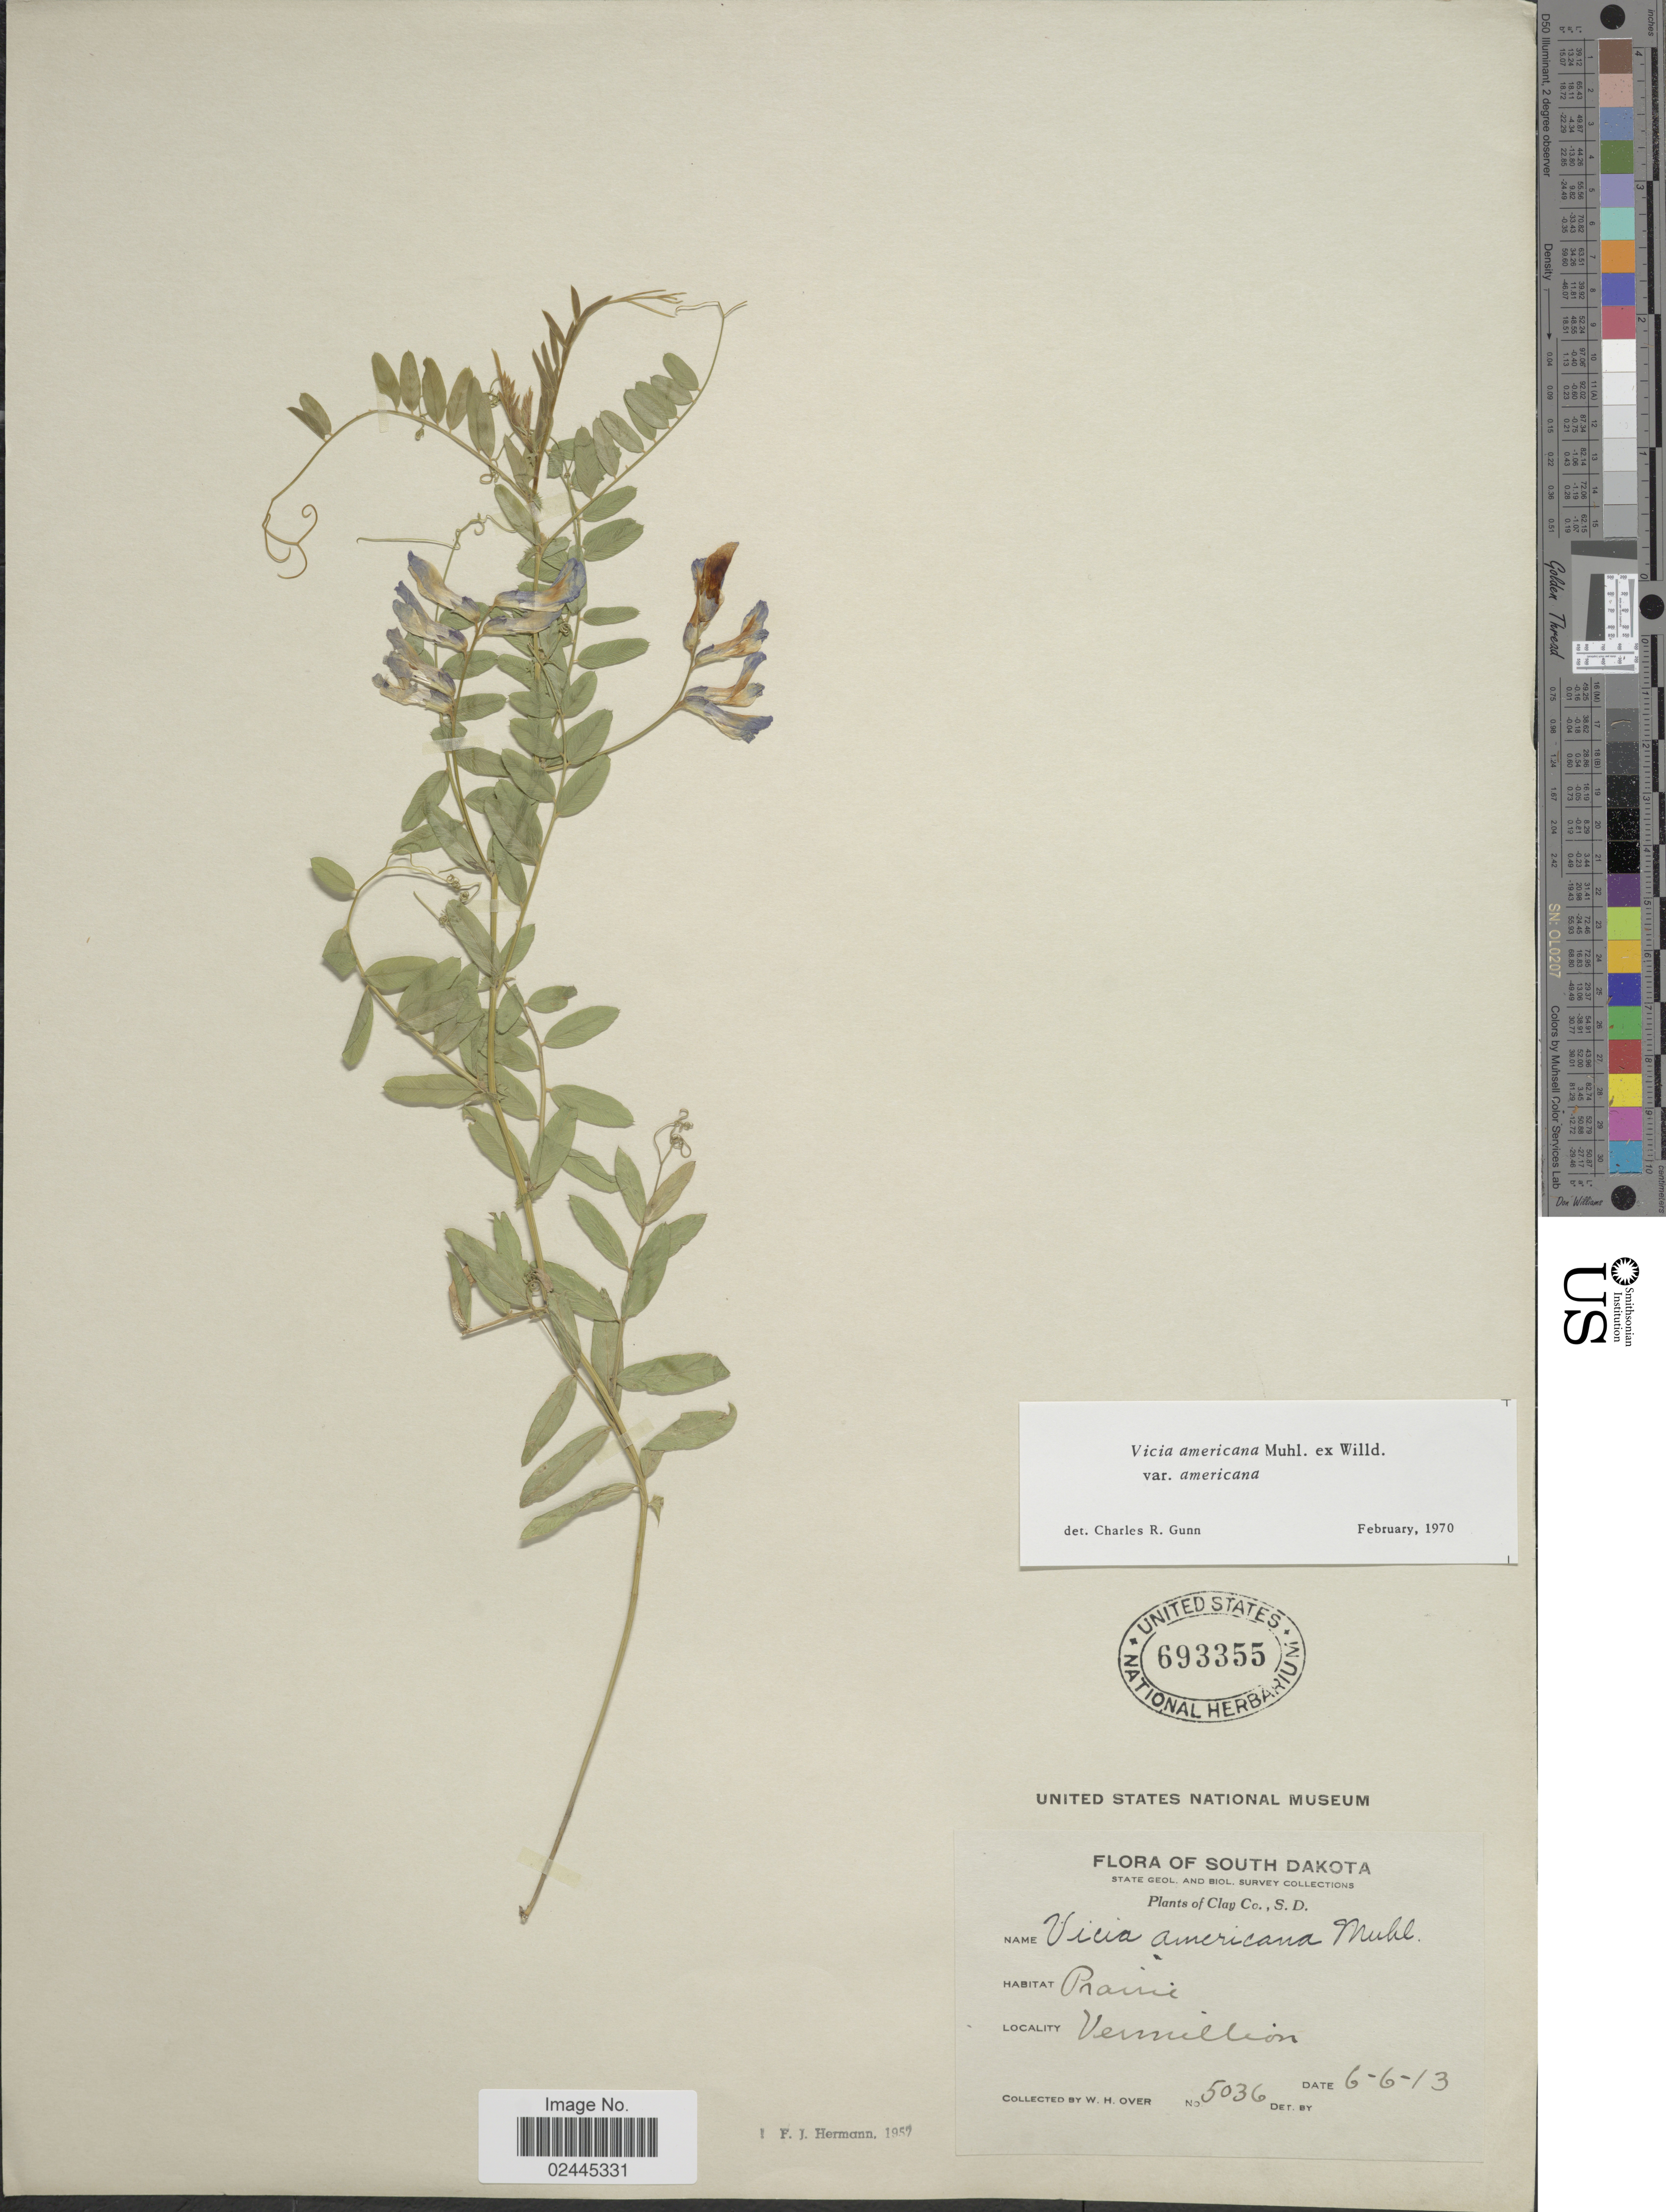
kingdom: Plantae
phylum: Tracheophyta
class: Magnoliopsida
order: Fabales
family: Fabaceae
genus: Vicia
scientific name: Vicia americana var. americana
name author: Muhl. ex Willd.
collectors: W. Over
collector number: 5036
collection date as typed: Transcribed d/m/y: 6/6/13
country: United States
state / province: South Dakota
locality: Clay Co., Prairie, Vermillion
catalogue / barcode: US 693355